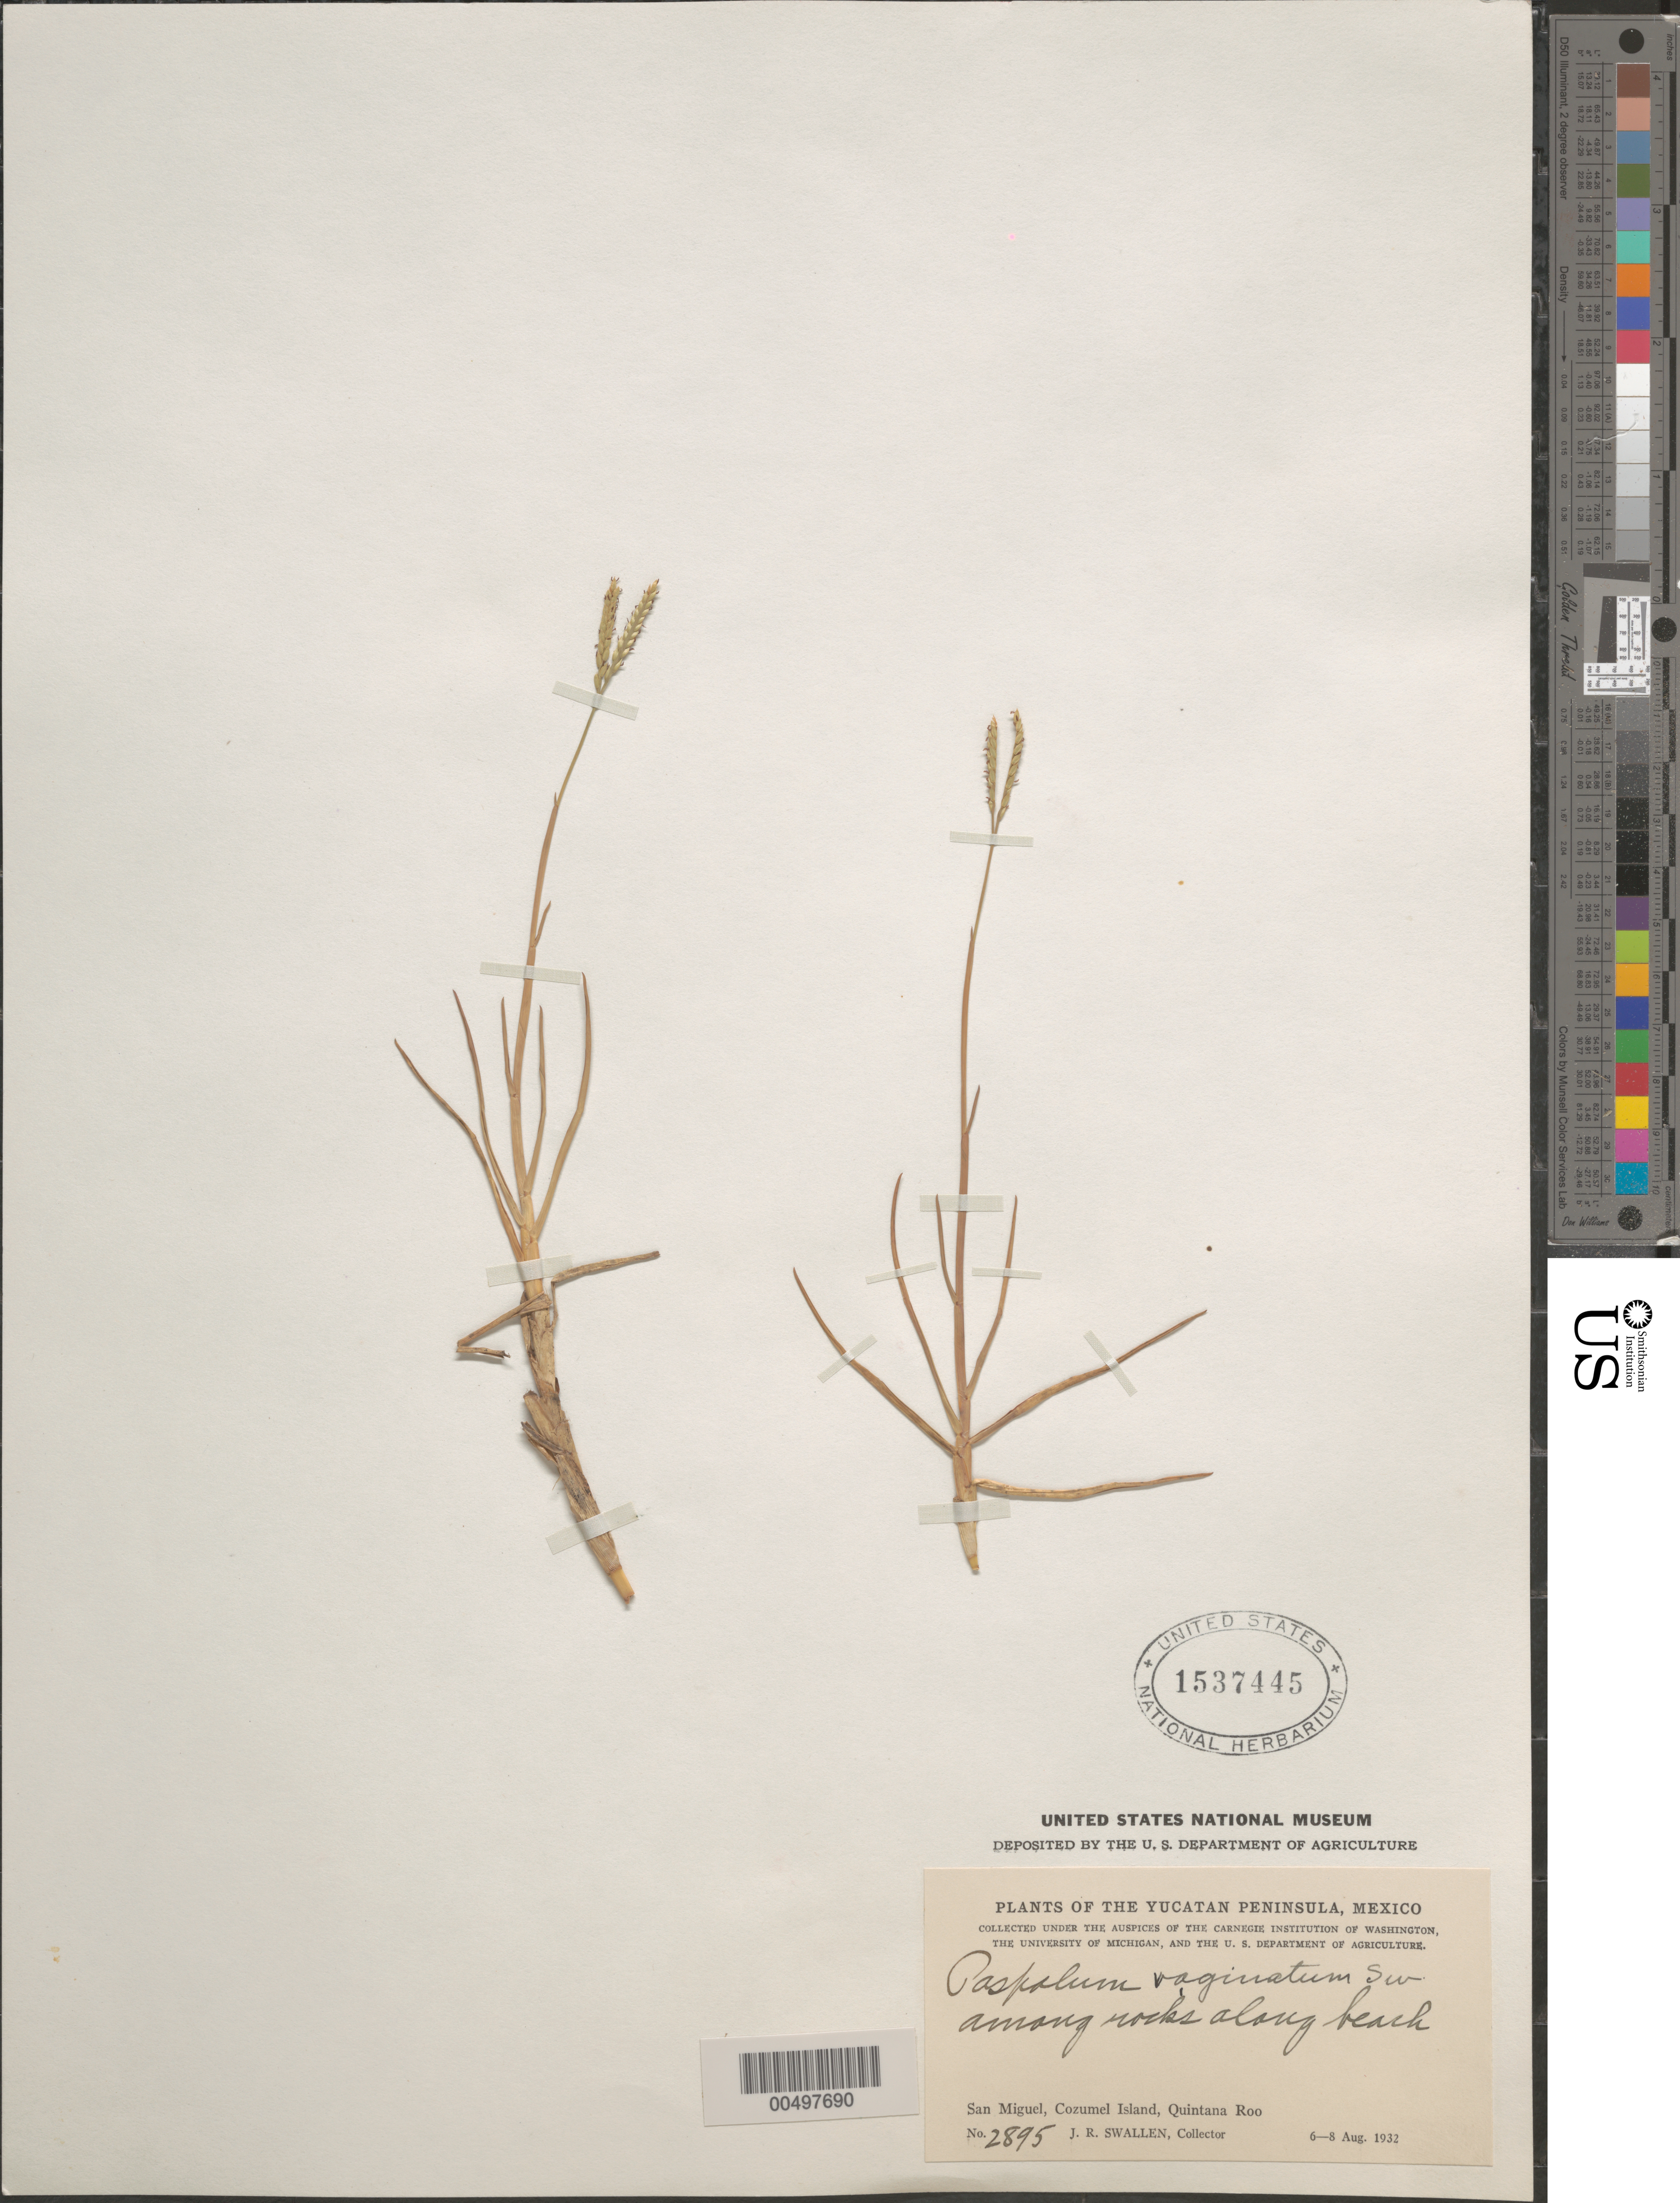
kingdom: Plantae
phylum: Tracheophyta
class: Liliopsida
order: Poales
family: Poaceae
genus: Paspalum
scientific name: Paspalum distichum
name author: L.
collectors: J. R. Swallen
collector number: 2895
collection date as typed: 6 Aug 1932 to 8 Aug 1932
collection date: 1932-08-06/1932-08-08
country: Mexico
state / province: Quintana Roo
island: Cozumel Island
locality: Yucatan Peninsula, San Miguel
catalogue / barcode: US 1537445